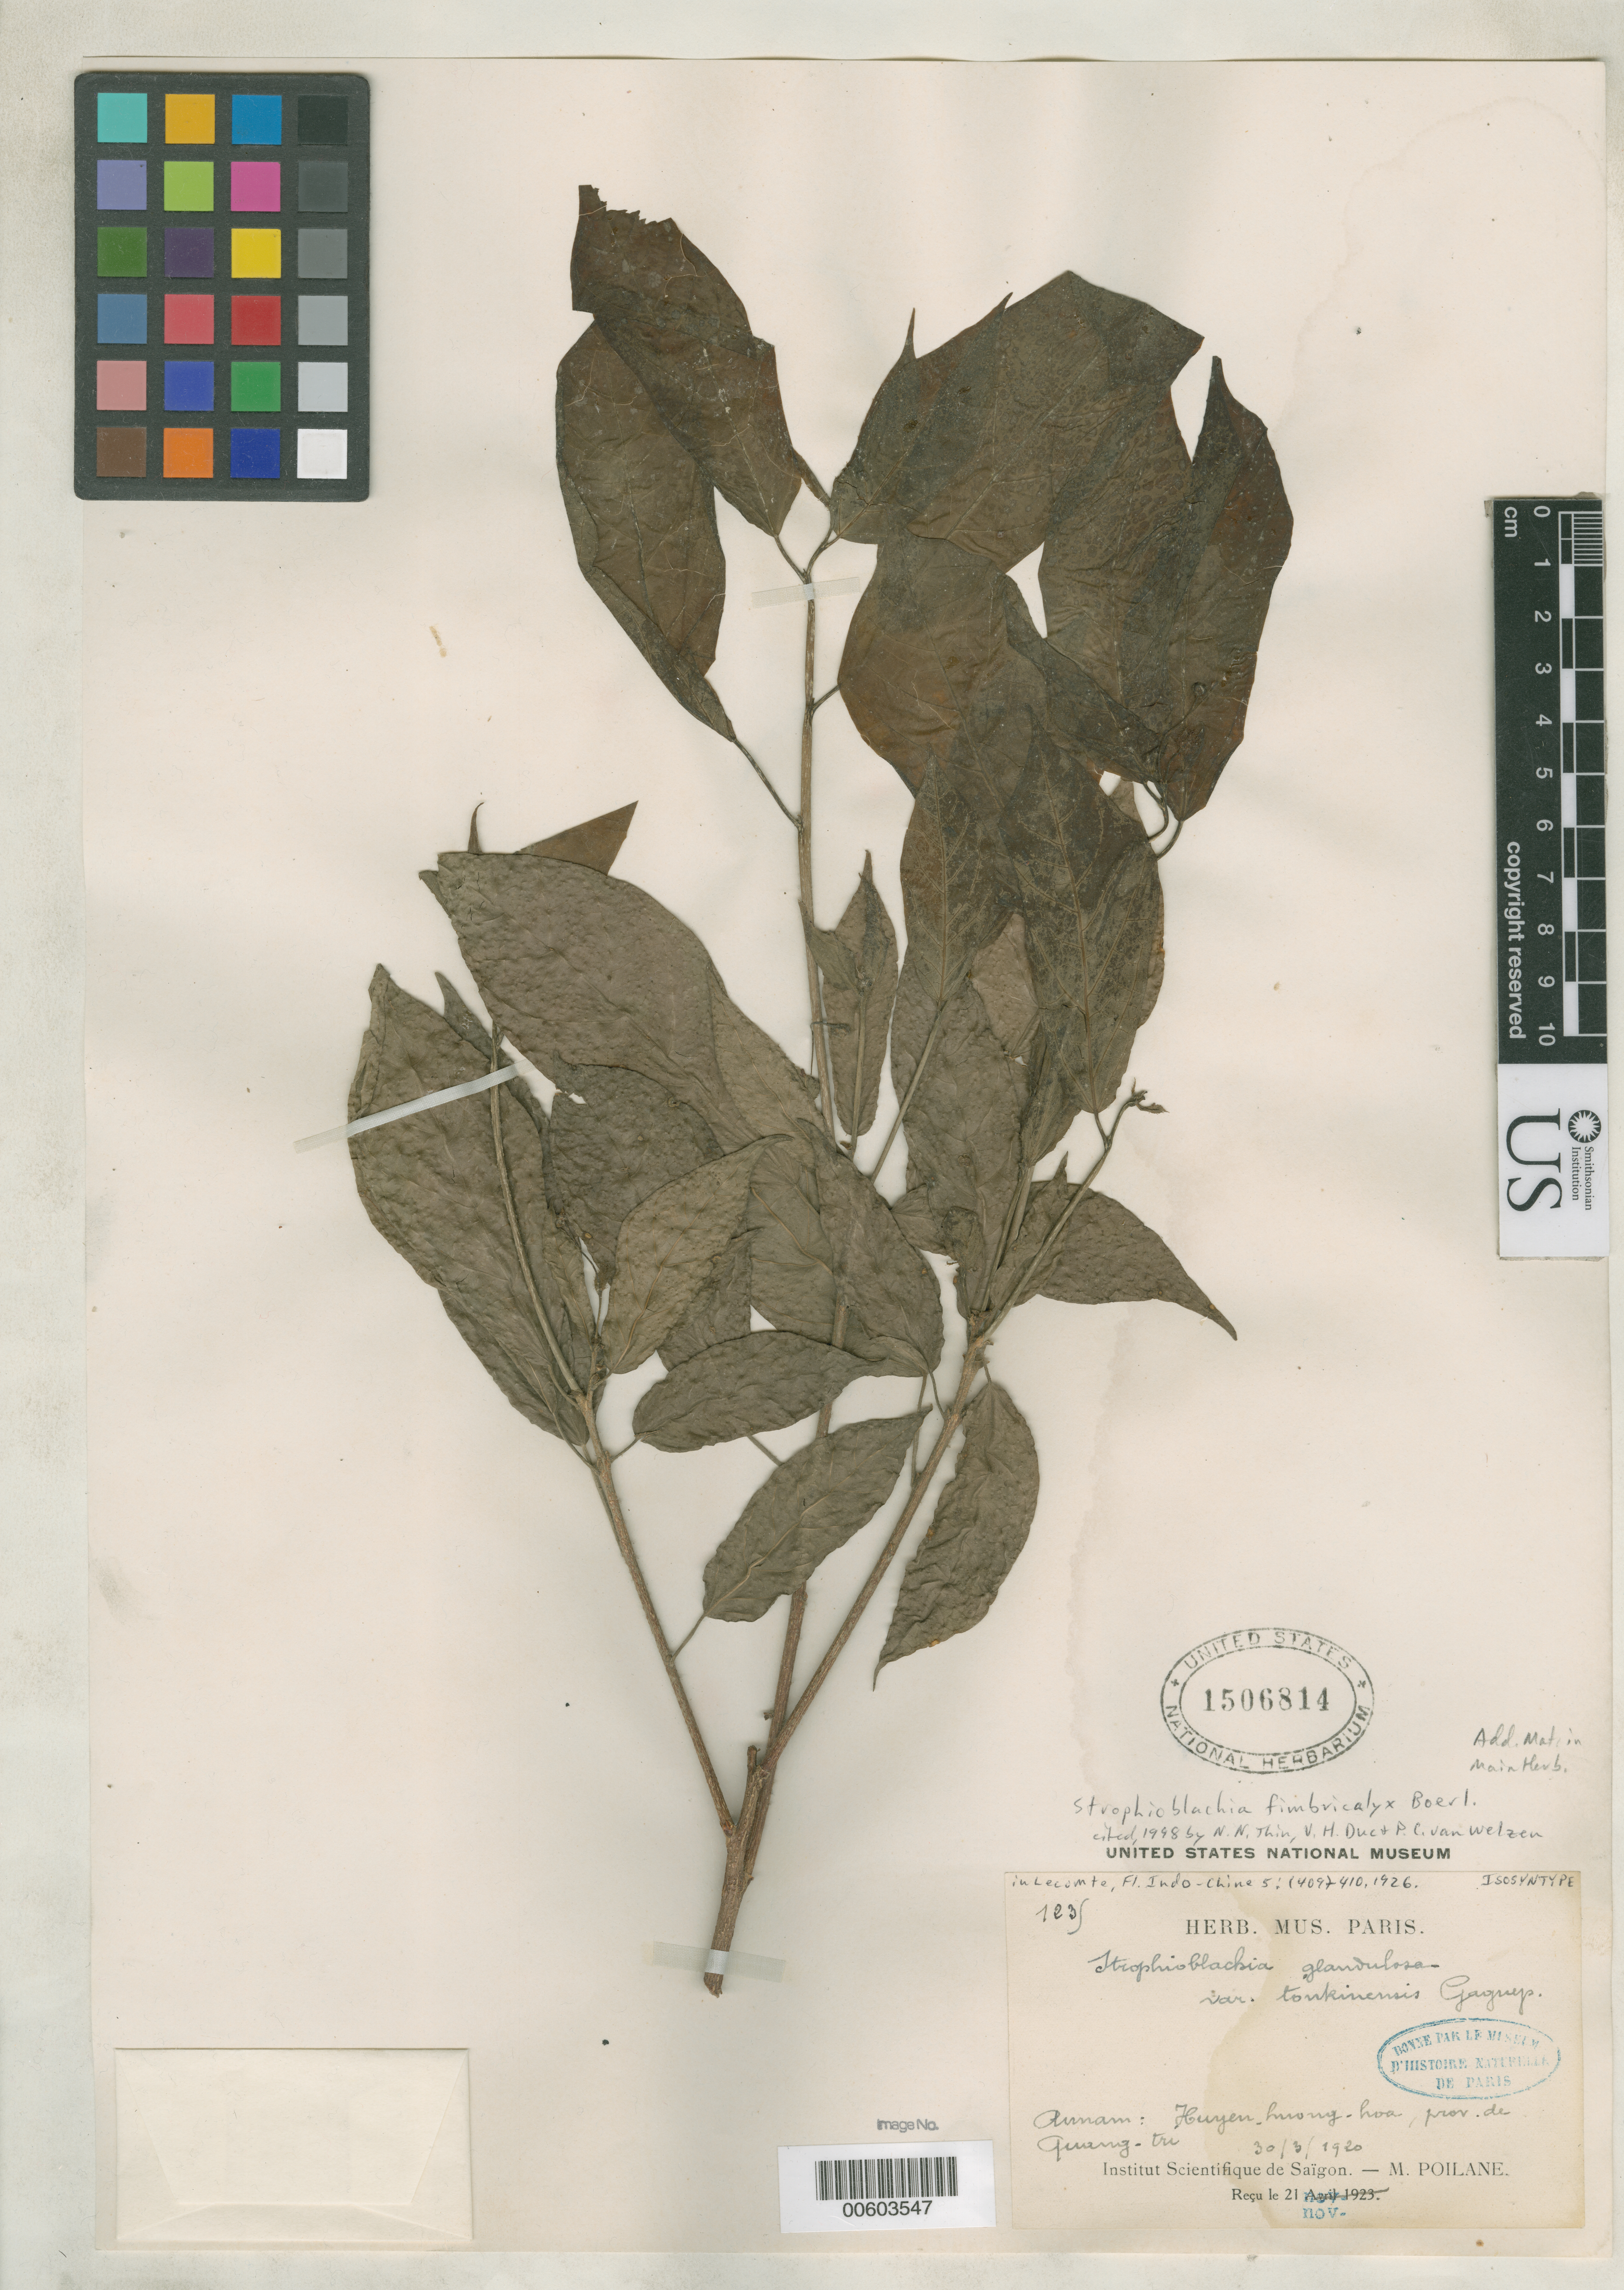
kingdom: Plantae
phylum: Tracheophyta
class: Magnoliopsida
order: Malpighiales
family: Euphorbiaceae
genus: Strophioblachia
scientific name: Strophioblachia glandulosa var. tonkinensis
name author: Gagnep. in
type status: Isosyntype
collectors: M. Poilane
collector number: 1235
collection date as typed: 30 Mar 1920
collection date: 1920-03-30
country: Vietnam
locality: Huyen-huong-hoa, Prov. de Guang-tu.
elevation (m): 900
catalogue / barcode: US 1506814